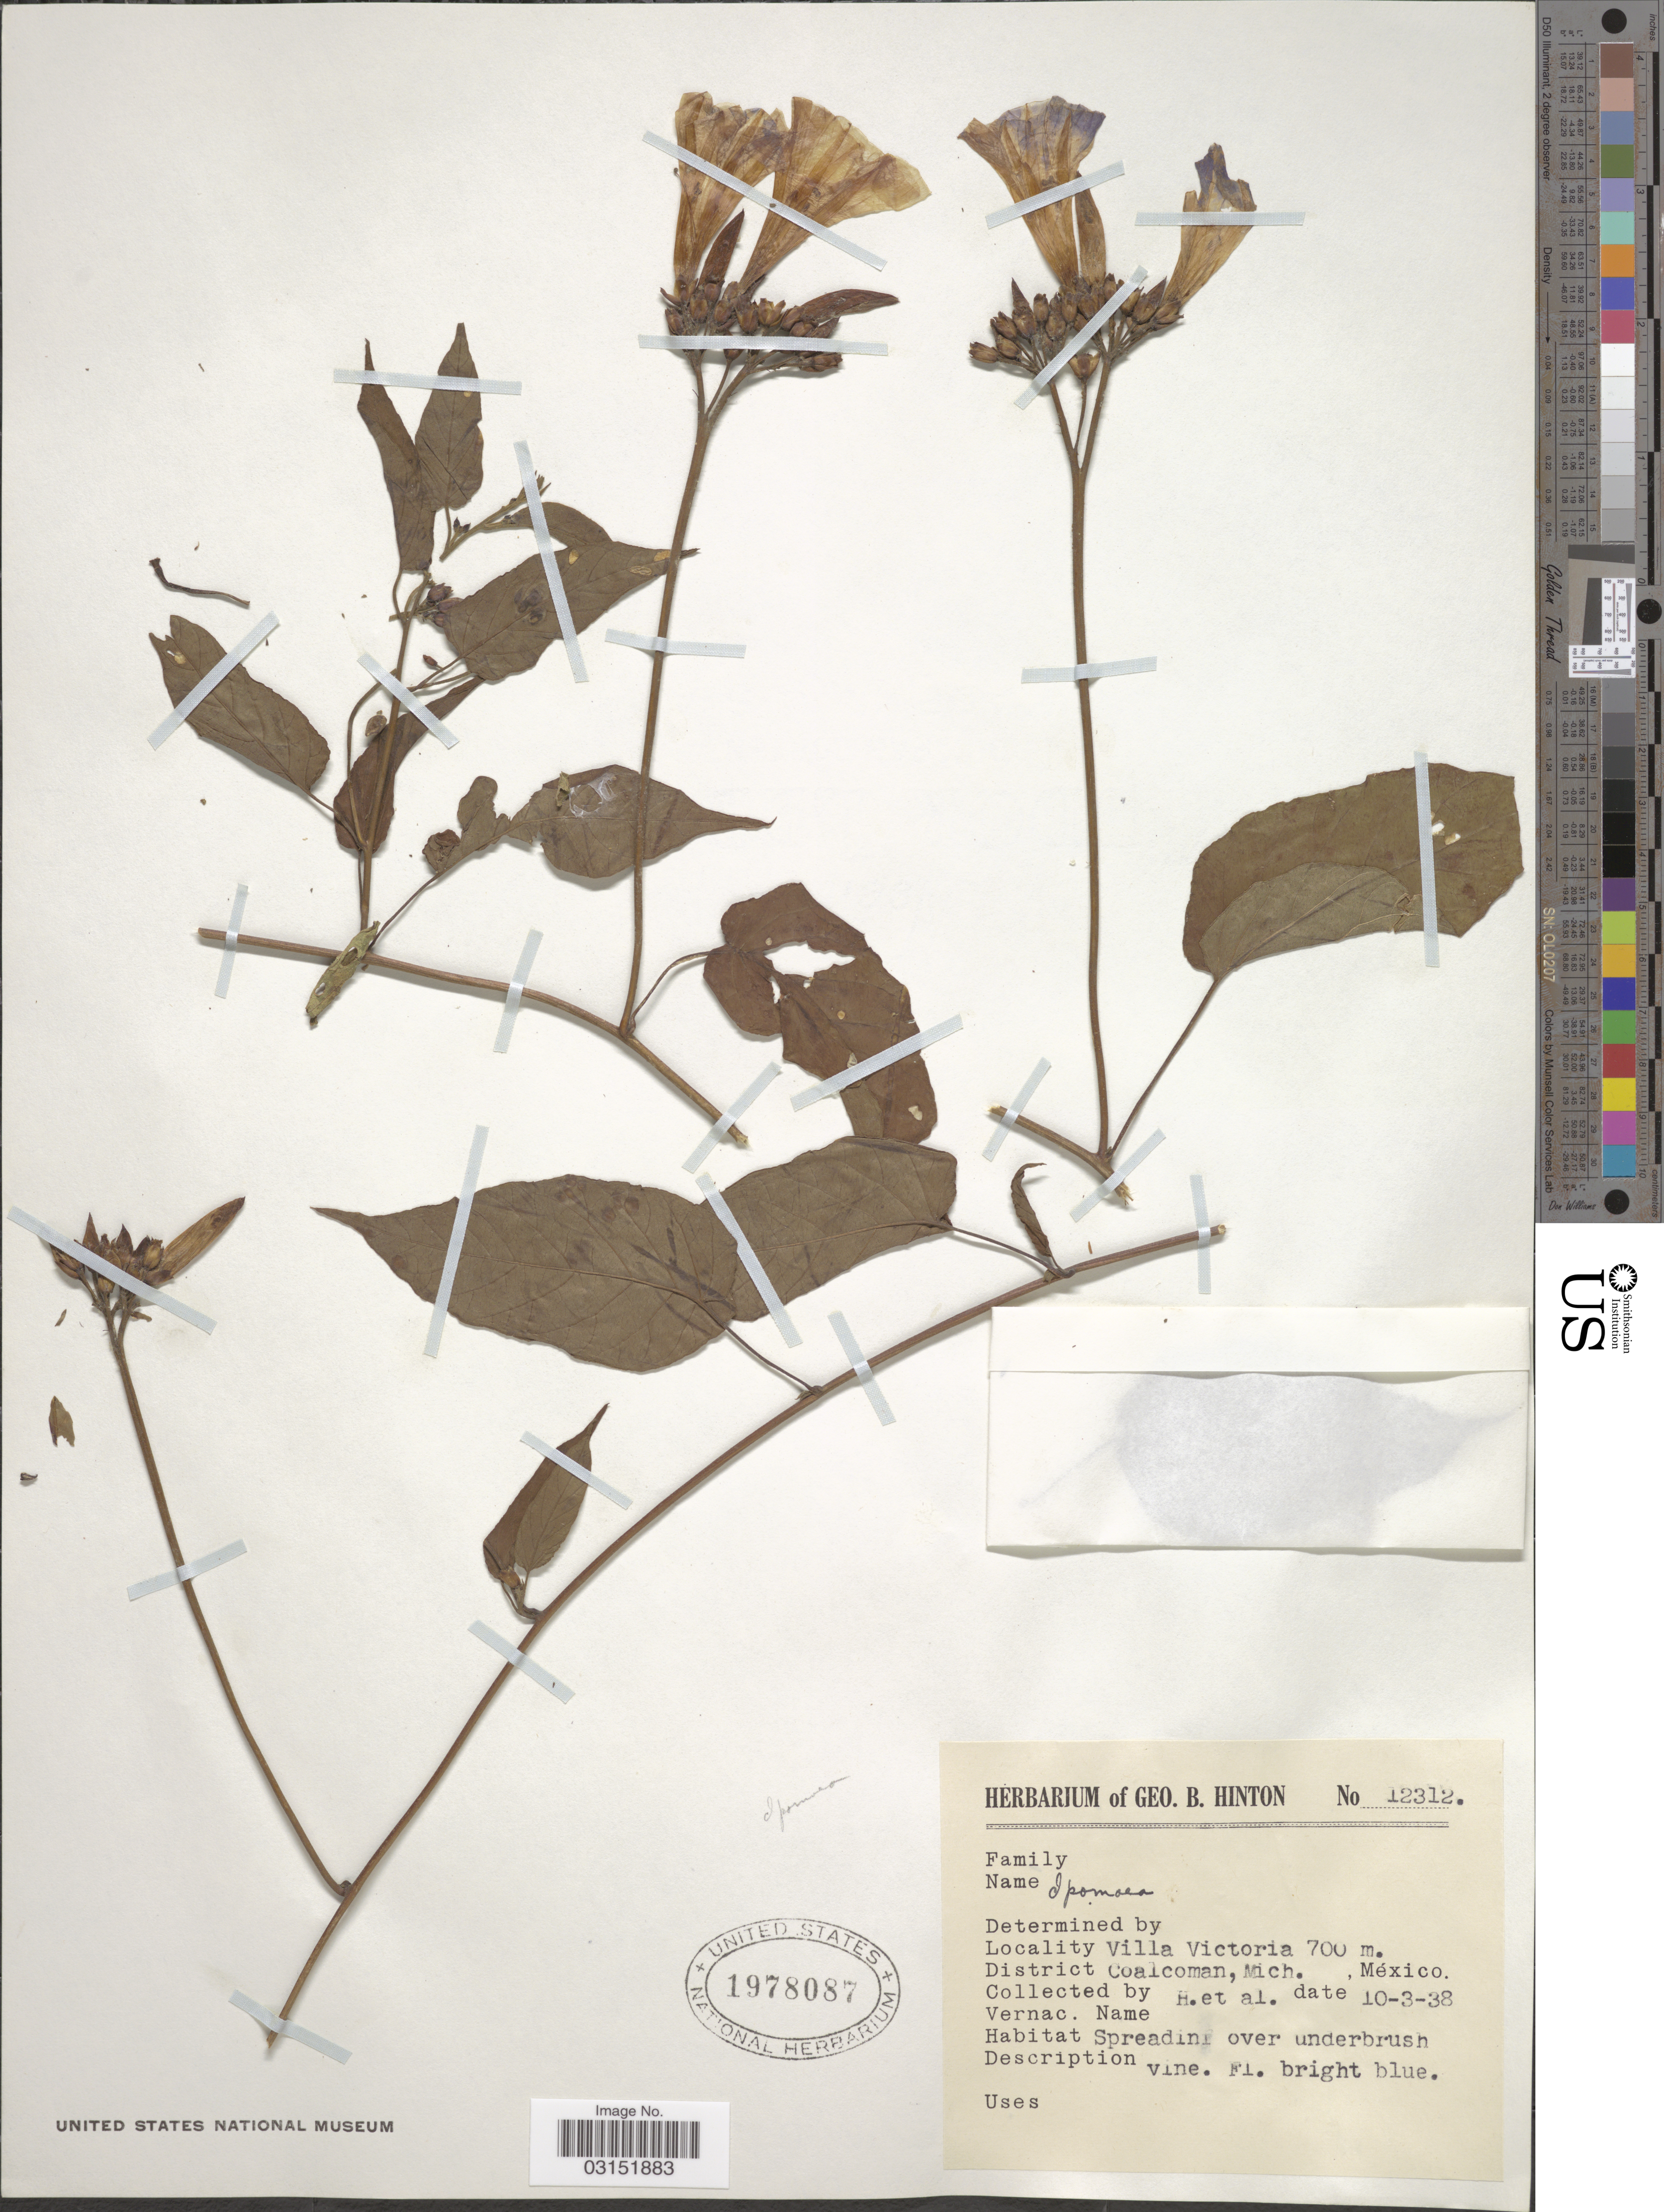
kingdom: Plantae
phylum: Tracheophyta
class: Magnoliopsida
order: Solanales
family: Convolvulaceae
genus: Ipomoea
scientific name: Ipomoea sp.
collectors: G. B. Hinton & et al.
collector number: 12312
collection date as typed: Transcribed d/m/y: 10/3/38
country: Mexico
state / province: Michoacán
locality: Villa Victoria, District Coalcoman.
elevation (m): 700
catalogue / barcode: US 1978087